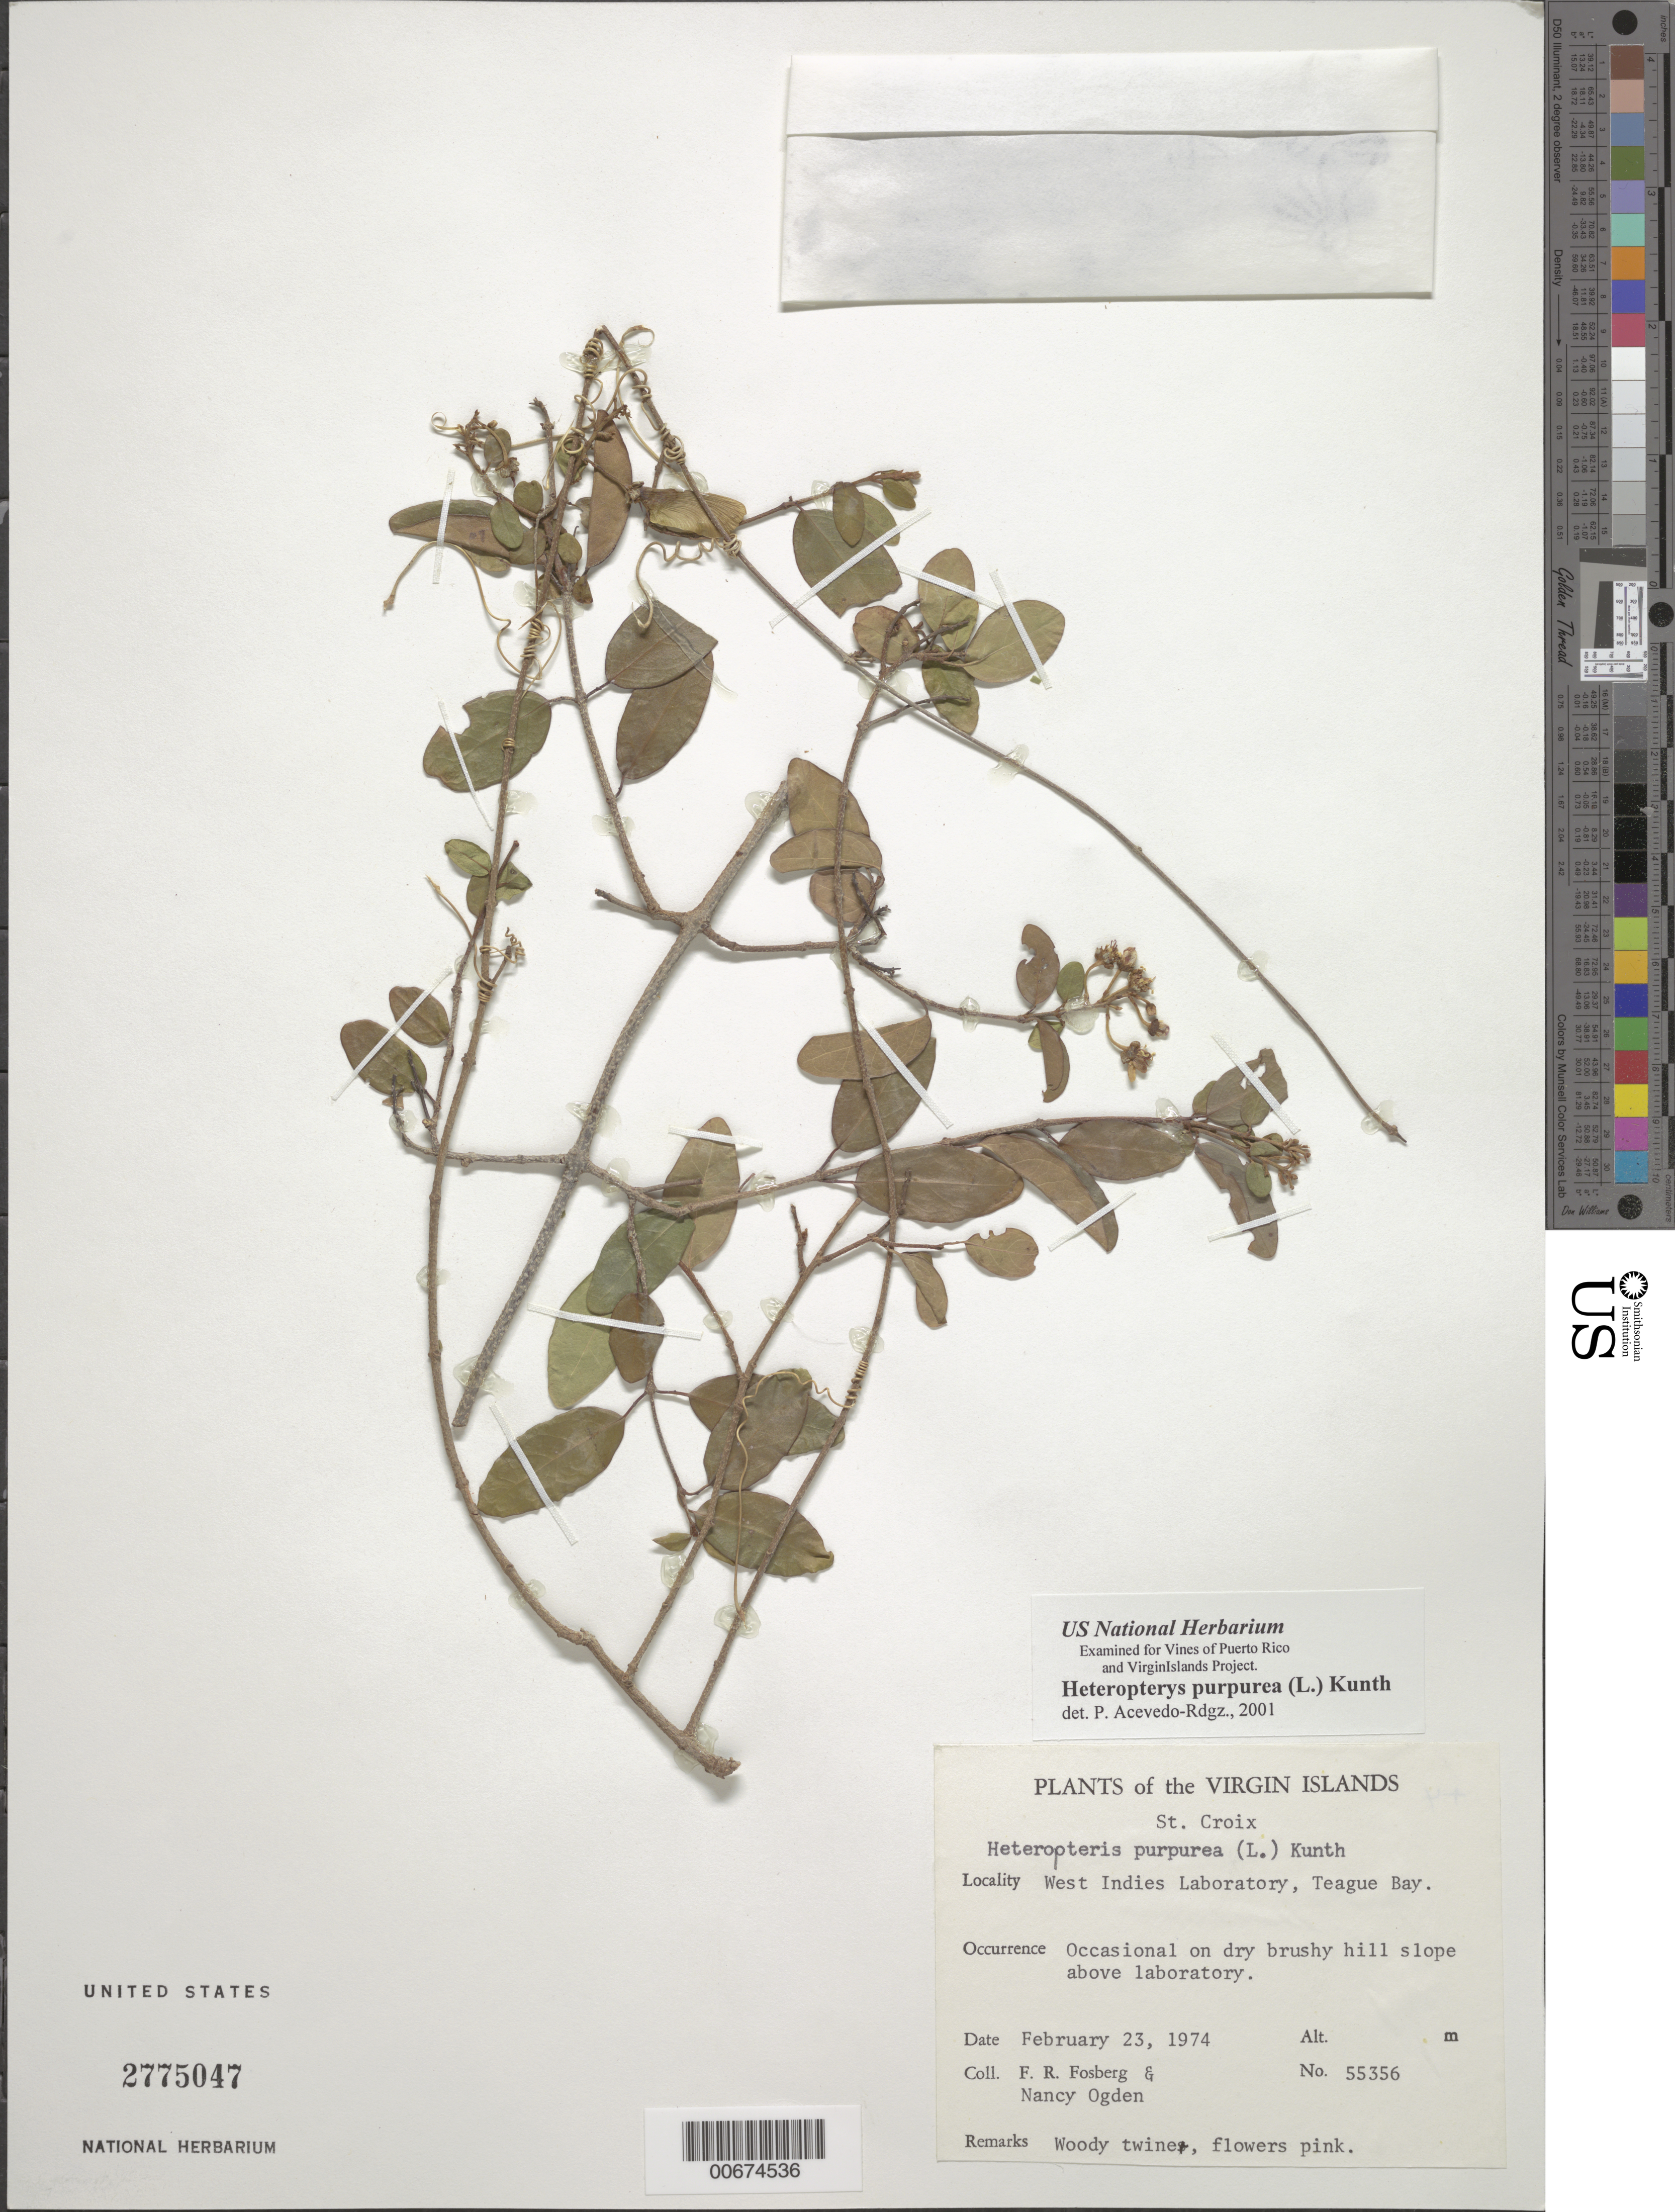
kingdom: Plantae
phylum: Tracheophyta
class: Magnoliopsida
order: Malpighiales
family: Malpighiaceae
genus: Heteropterys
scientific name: Heteropterys purpurea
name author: (L.) Kunth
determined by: Acevedo-Rodríguez, P., (BOT), Smithsonian Institution - National Museum of Natural History (UNITED STATES)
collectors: F. R. Fosberg & N. Ogden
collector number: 55356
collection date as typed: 23 Feb 1974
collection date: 1974-02-23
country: U.S. Virgin Islands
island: St. Croix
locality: slope above West Indies Laboratory, Teague Bay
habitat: on dry brushy hill slope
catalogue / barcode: US 2775047